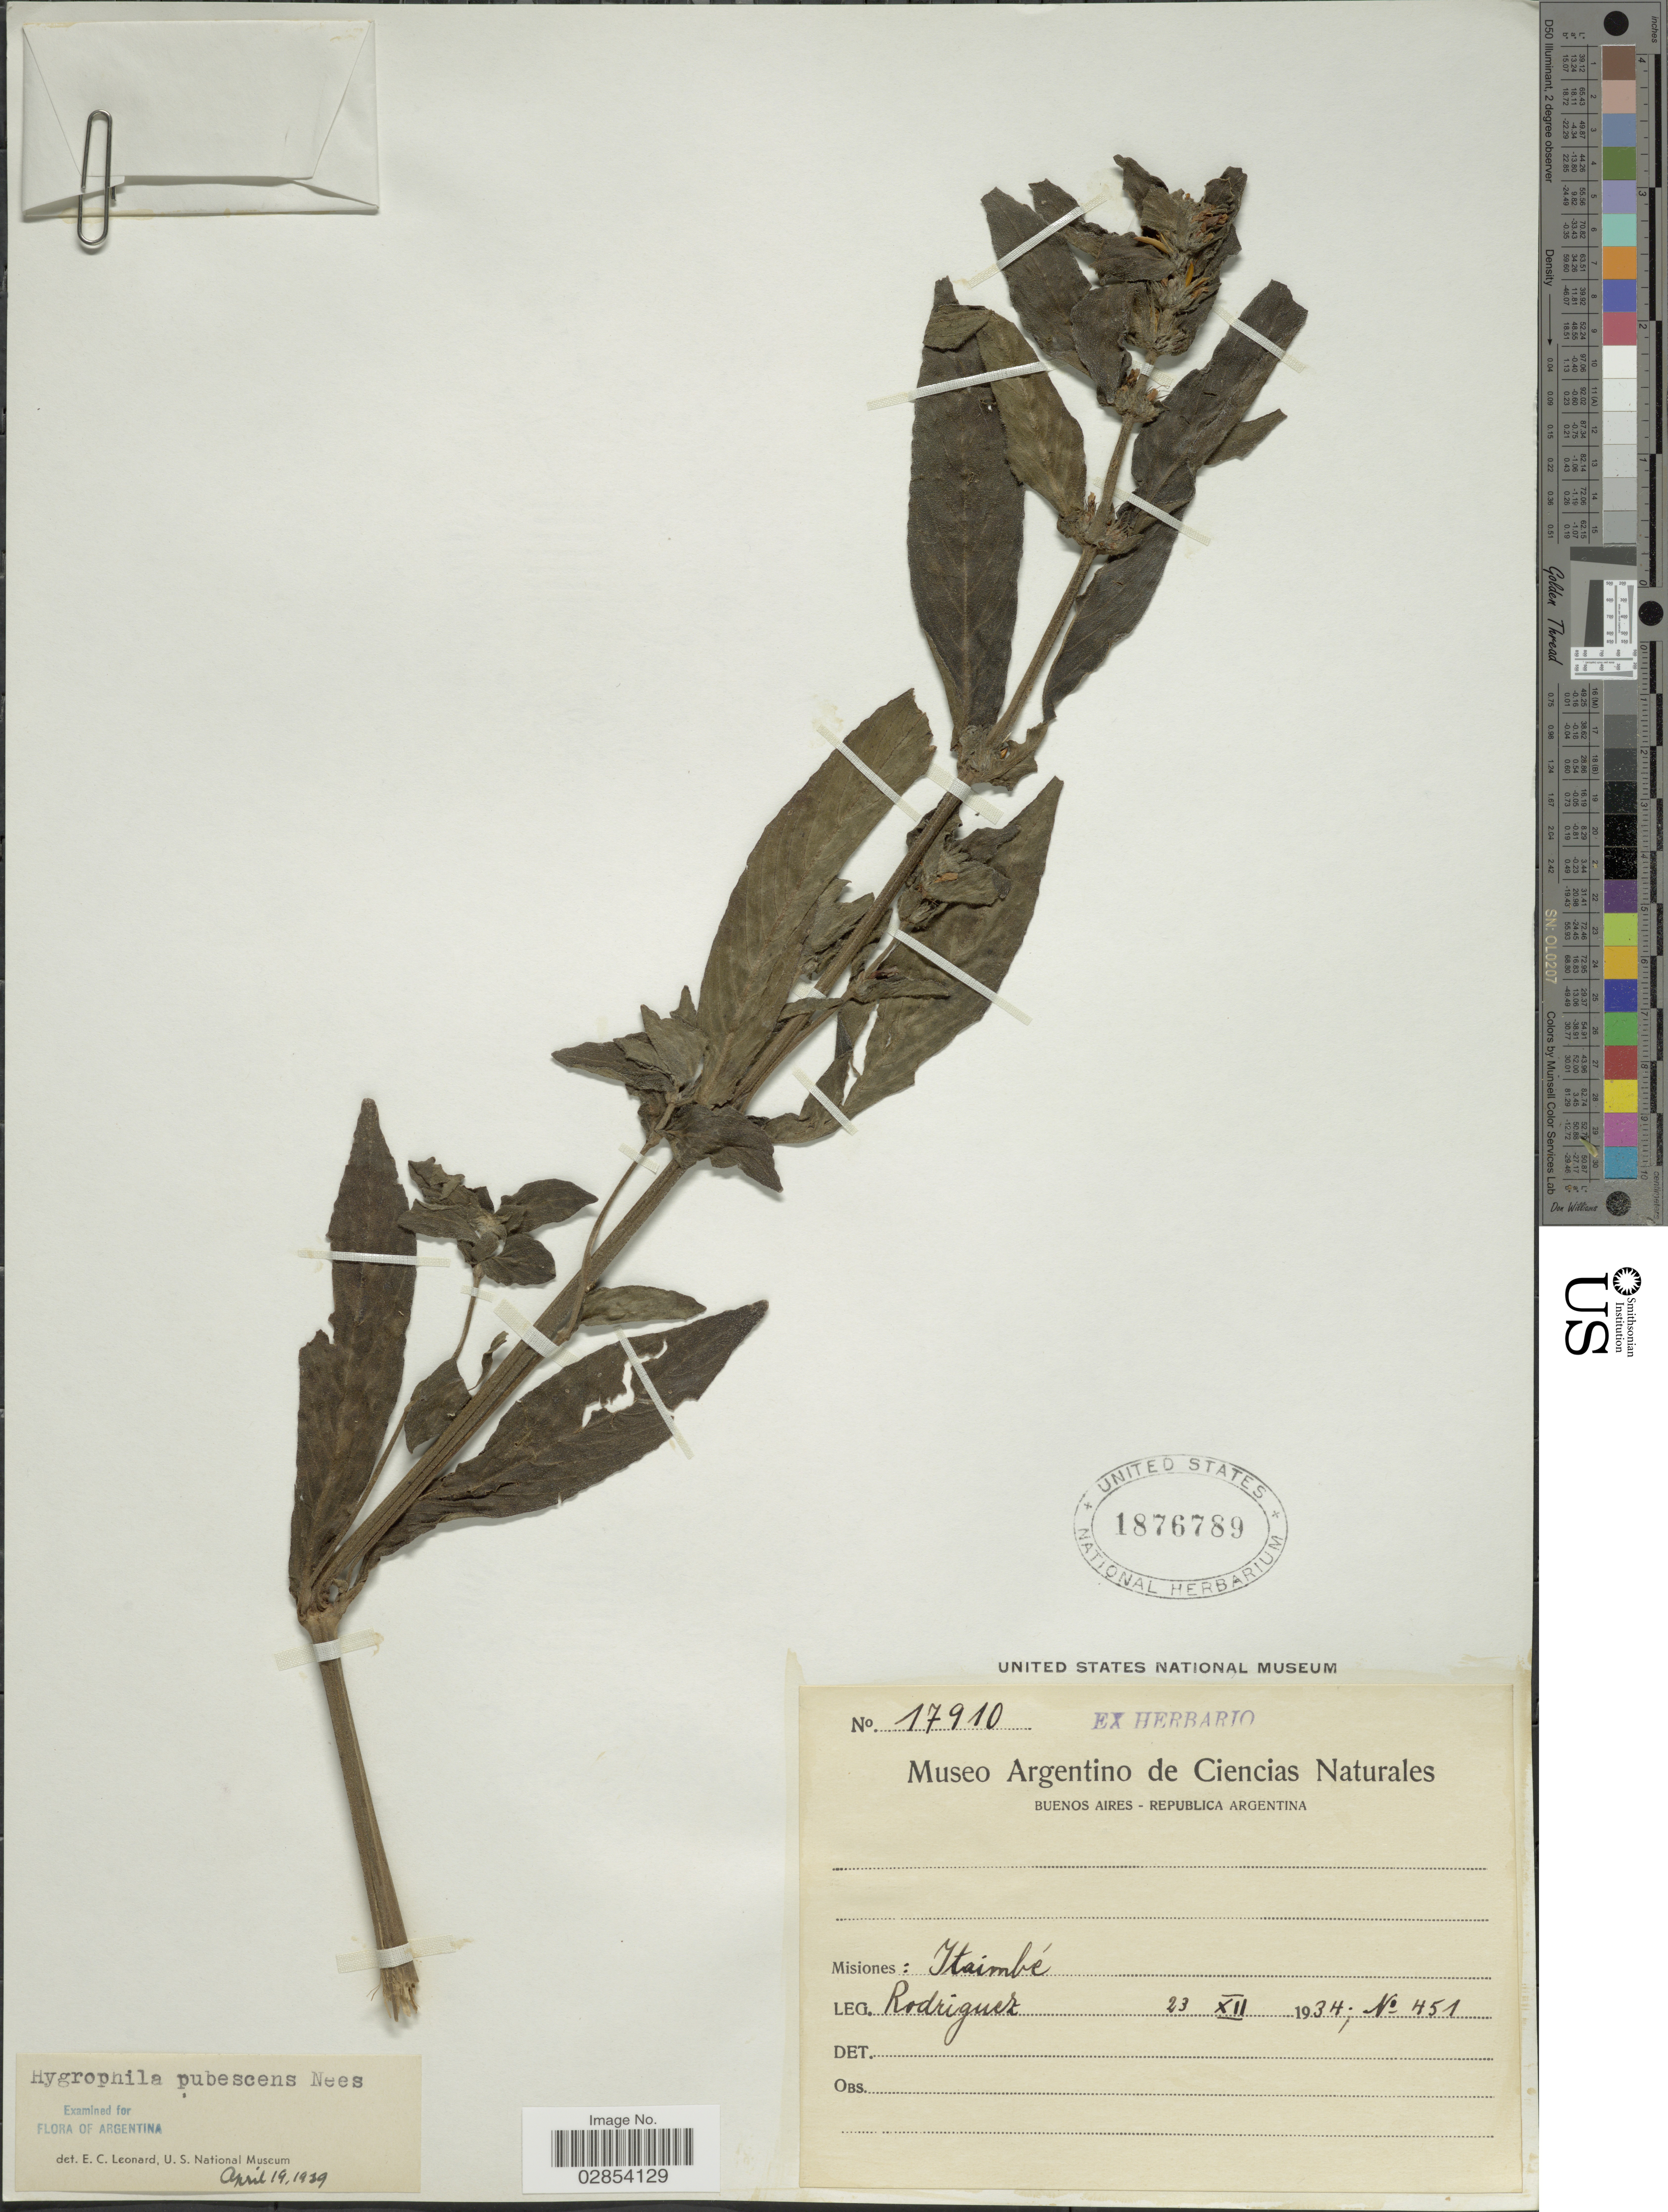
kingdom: Plantae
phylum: Tracheophyta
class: Magnoliopsida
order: Lamiales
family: Acanthaceae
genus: Hygrophila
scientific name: Hygrophila pubescens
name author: Nees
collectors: Rodriguez, --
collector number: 451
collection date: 1934-12-23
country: Argentina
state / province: Misiones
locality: Itaimbé.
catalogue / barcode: US 1876789